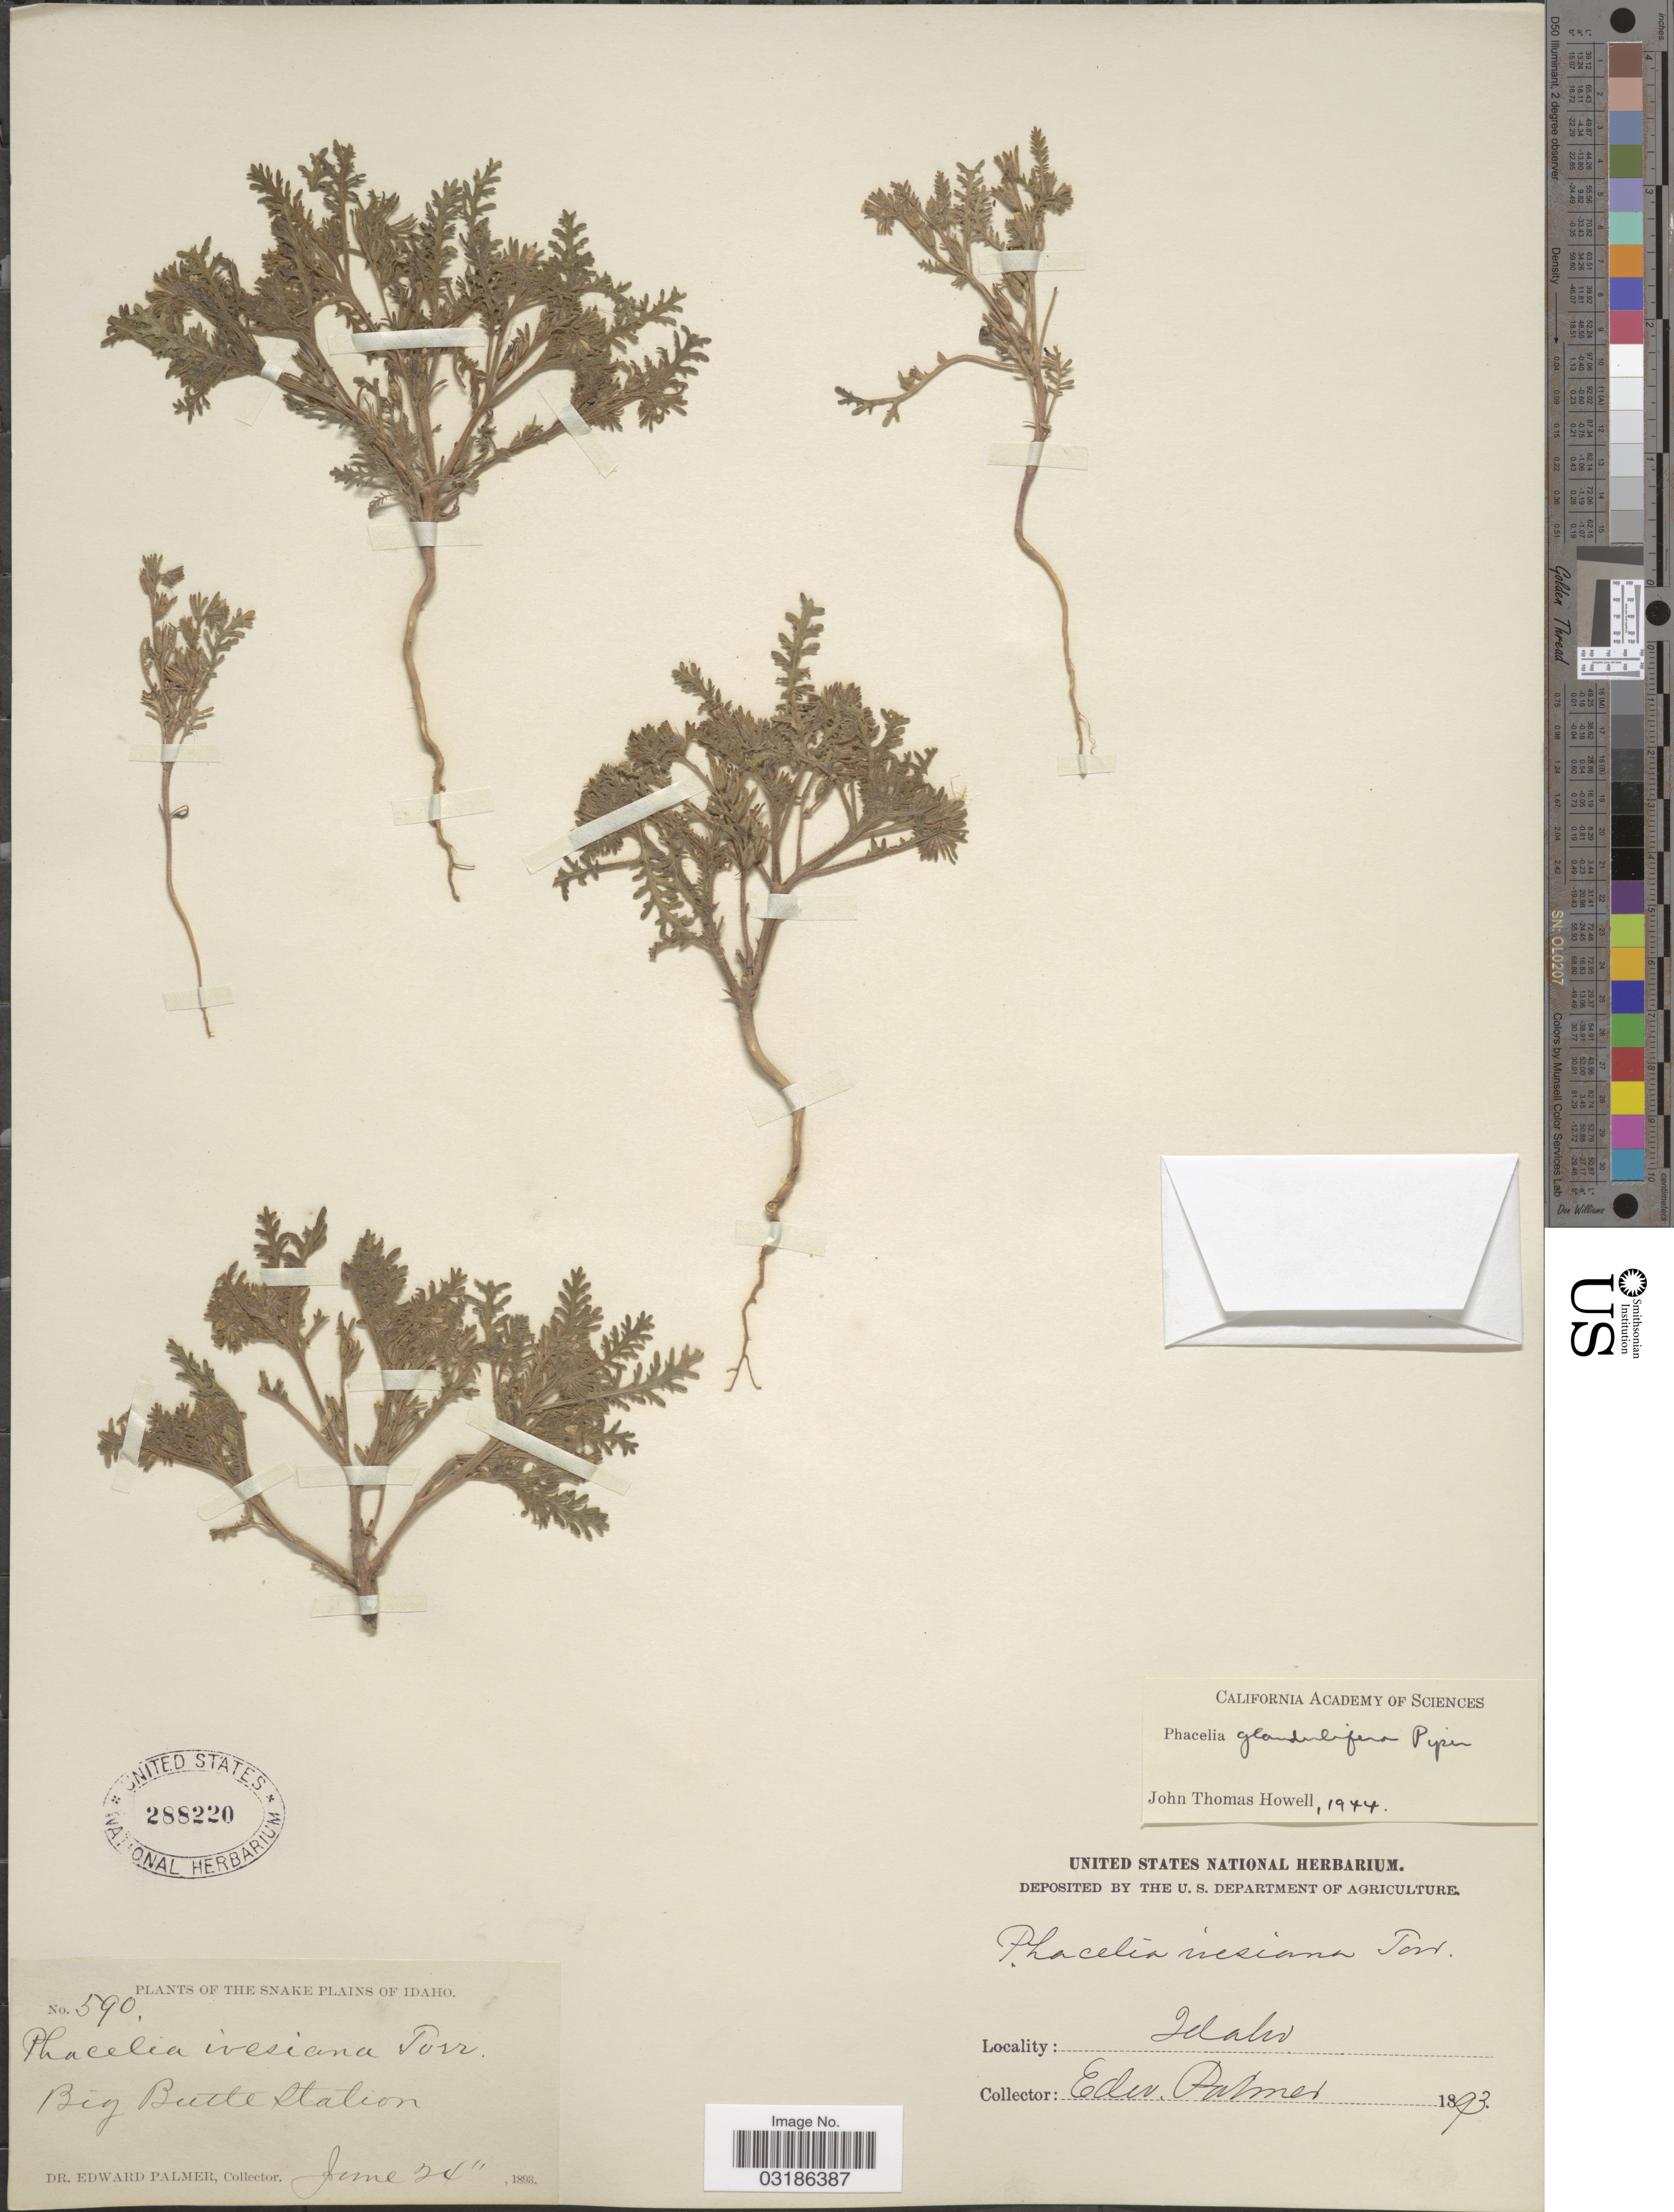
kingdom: Plantae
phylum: Tracheophyta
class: Magnoliopsida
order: Boraginales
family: Hydrophyllaceae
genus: Phacelia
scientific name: Phacelia glandulifera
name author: Piper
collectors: E. Palmer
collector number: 590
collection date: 1893-06-24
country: United States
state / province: Idaho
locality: Snake Plains of Idaho. Big Butte Station.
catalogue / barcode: US 288220